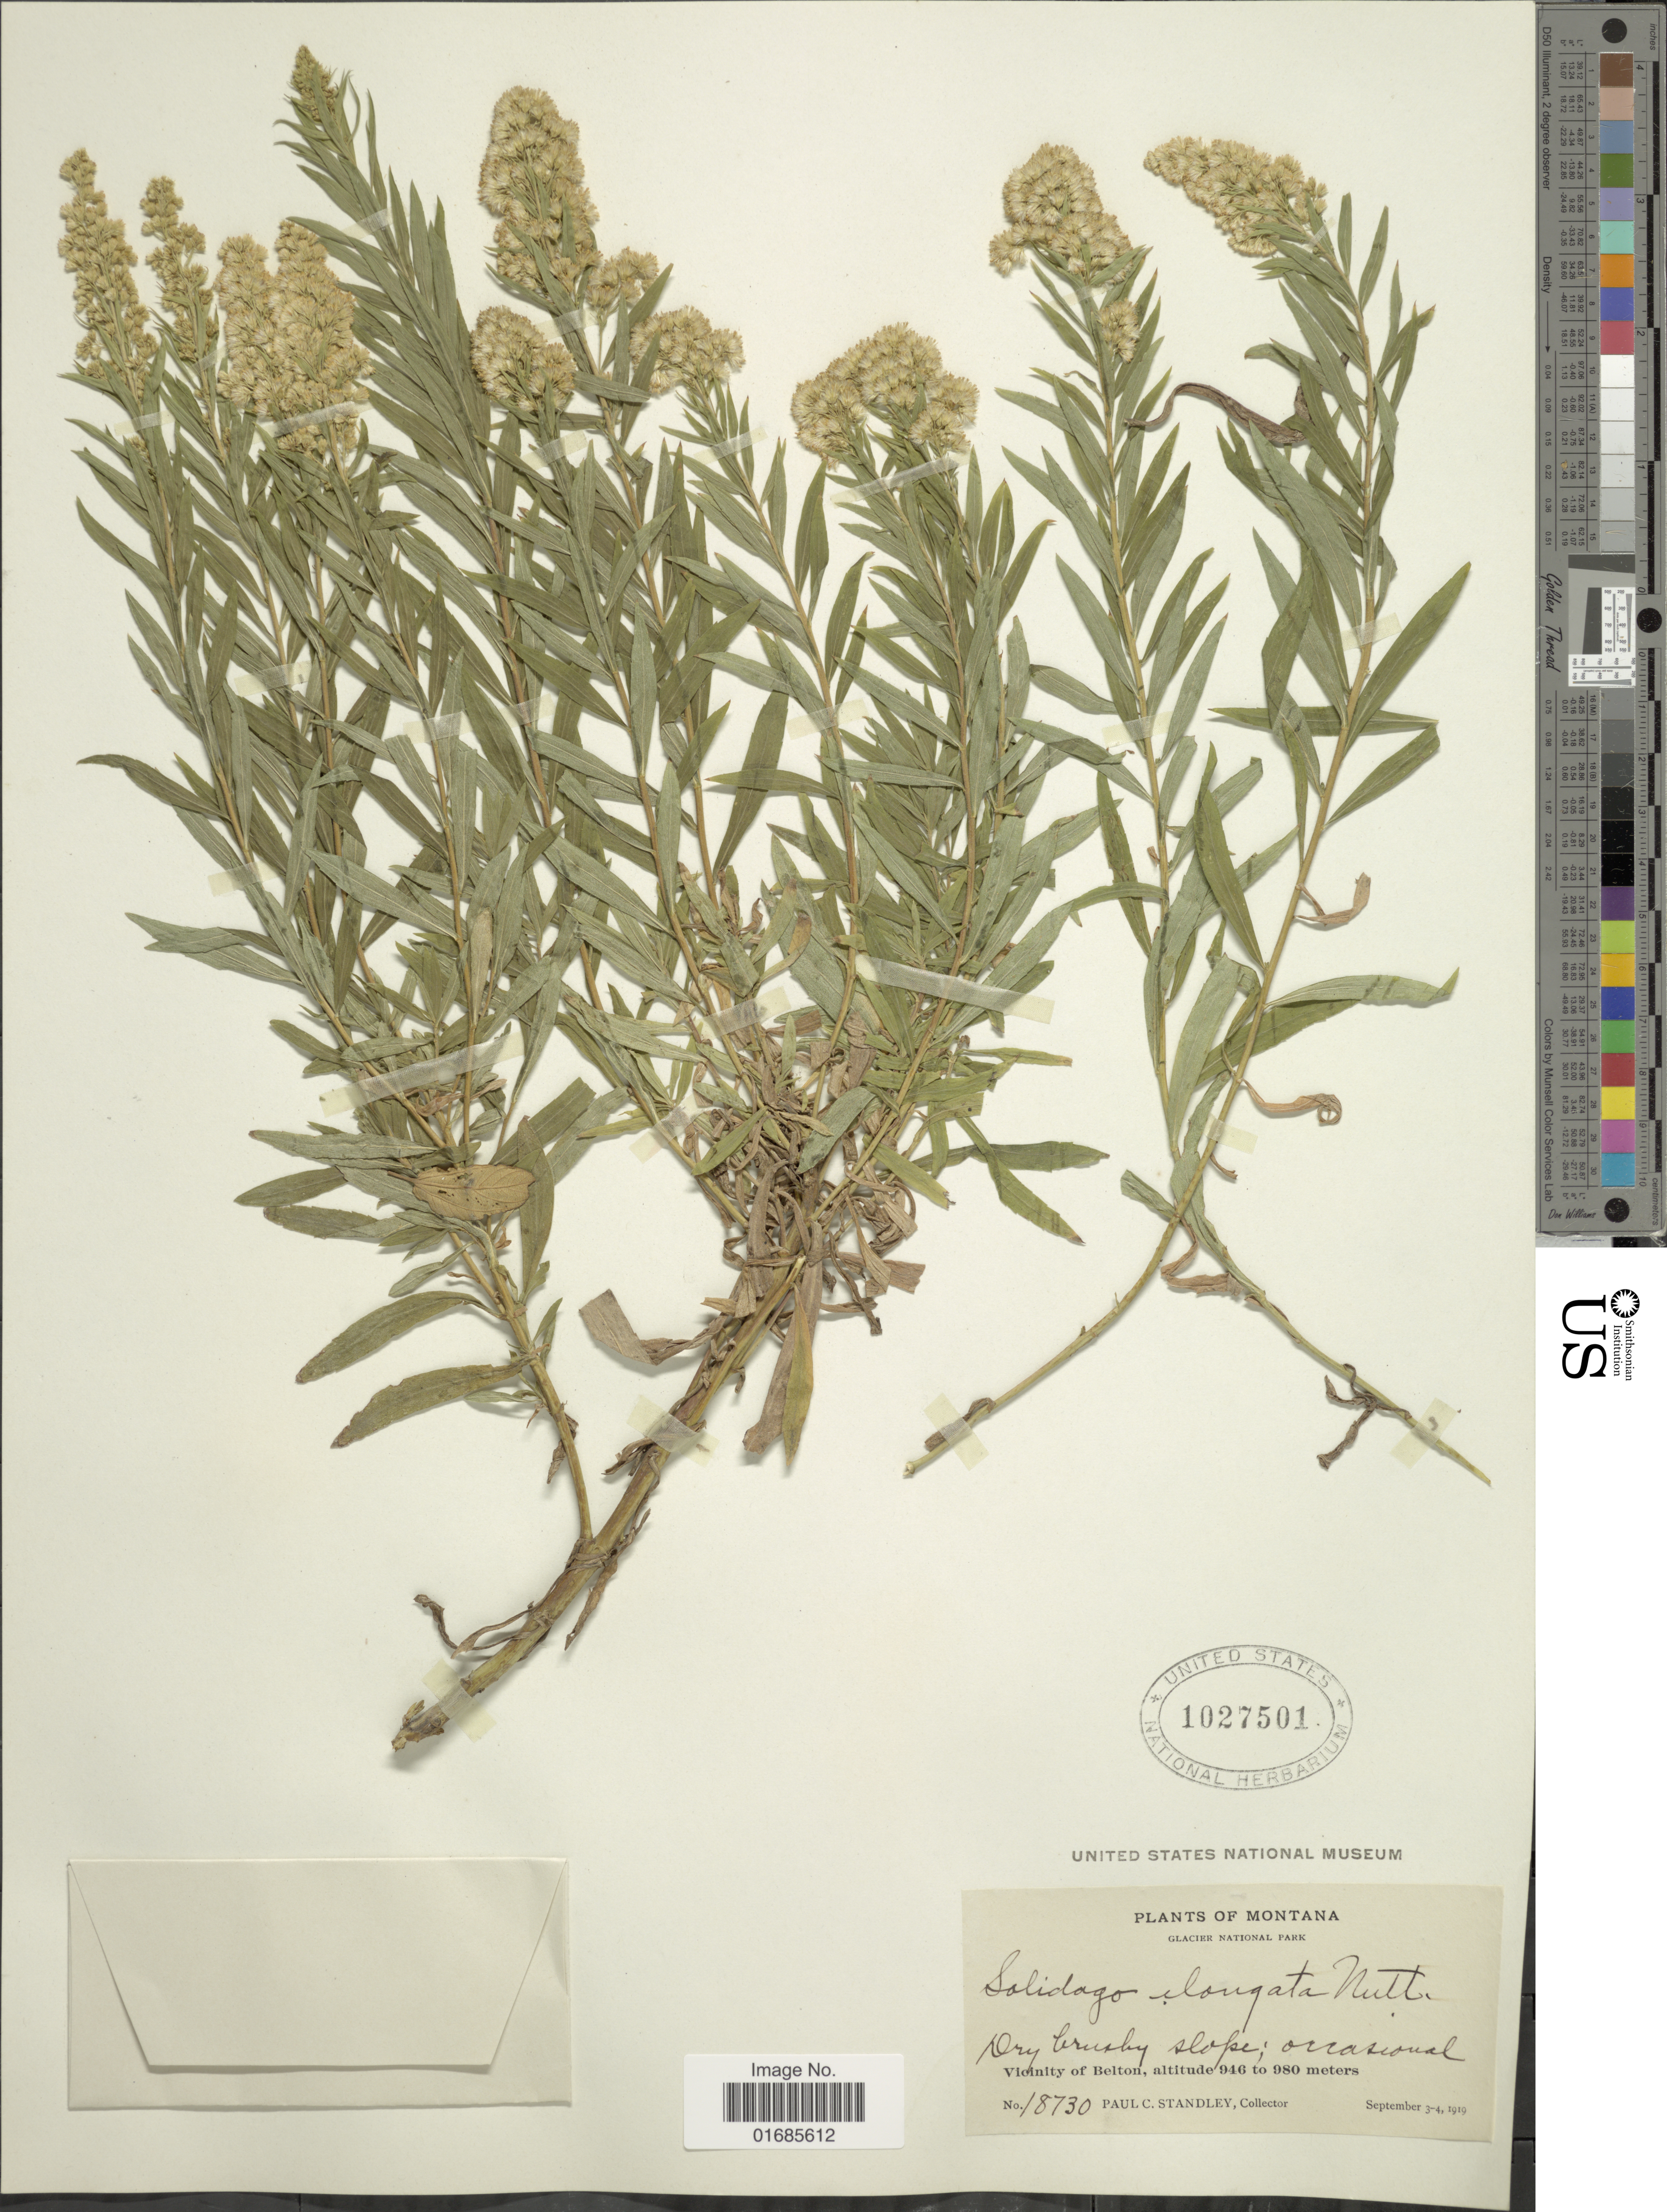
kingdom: Plantae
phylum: Tracheophyta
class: Magnoliopsida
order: Asterales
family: Asteraceae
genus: Solidago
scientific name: Solidago canadensis var. salebrosa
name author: (Piper) M.E. Jones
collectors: P. C. Standley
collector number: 18730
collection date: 1919-09-03/1919-09-04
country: United States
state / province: Montana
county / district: Flathead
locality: Glacier National Park, Vicinity of Belton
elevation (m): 946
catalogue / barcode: US 1027501